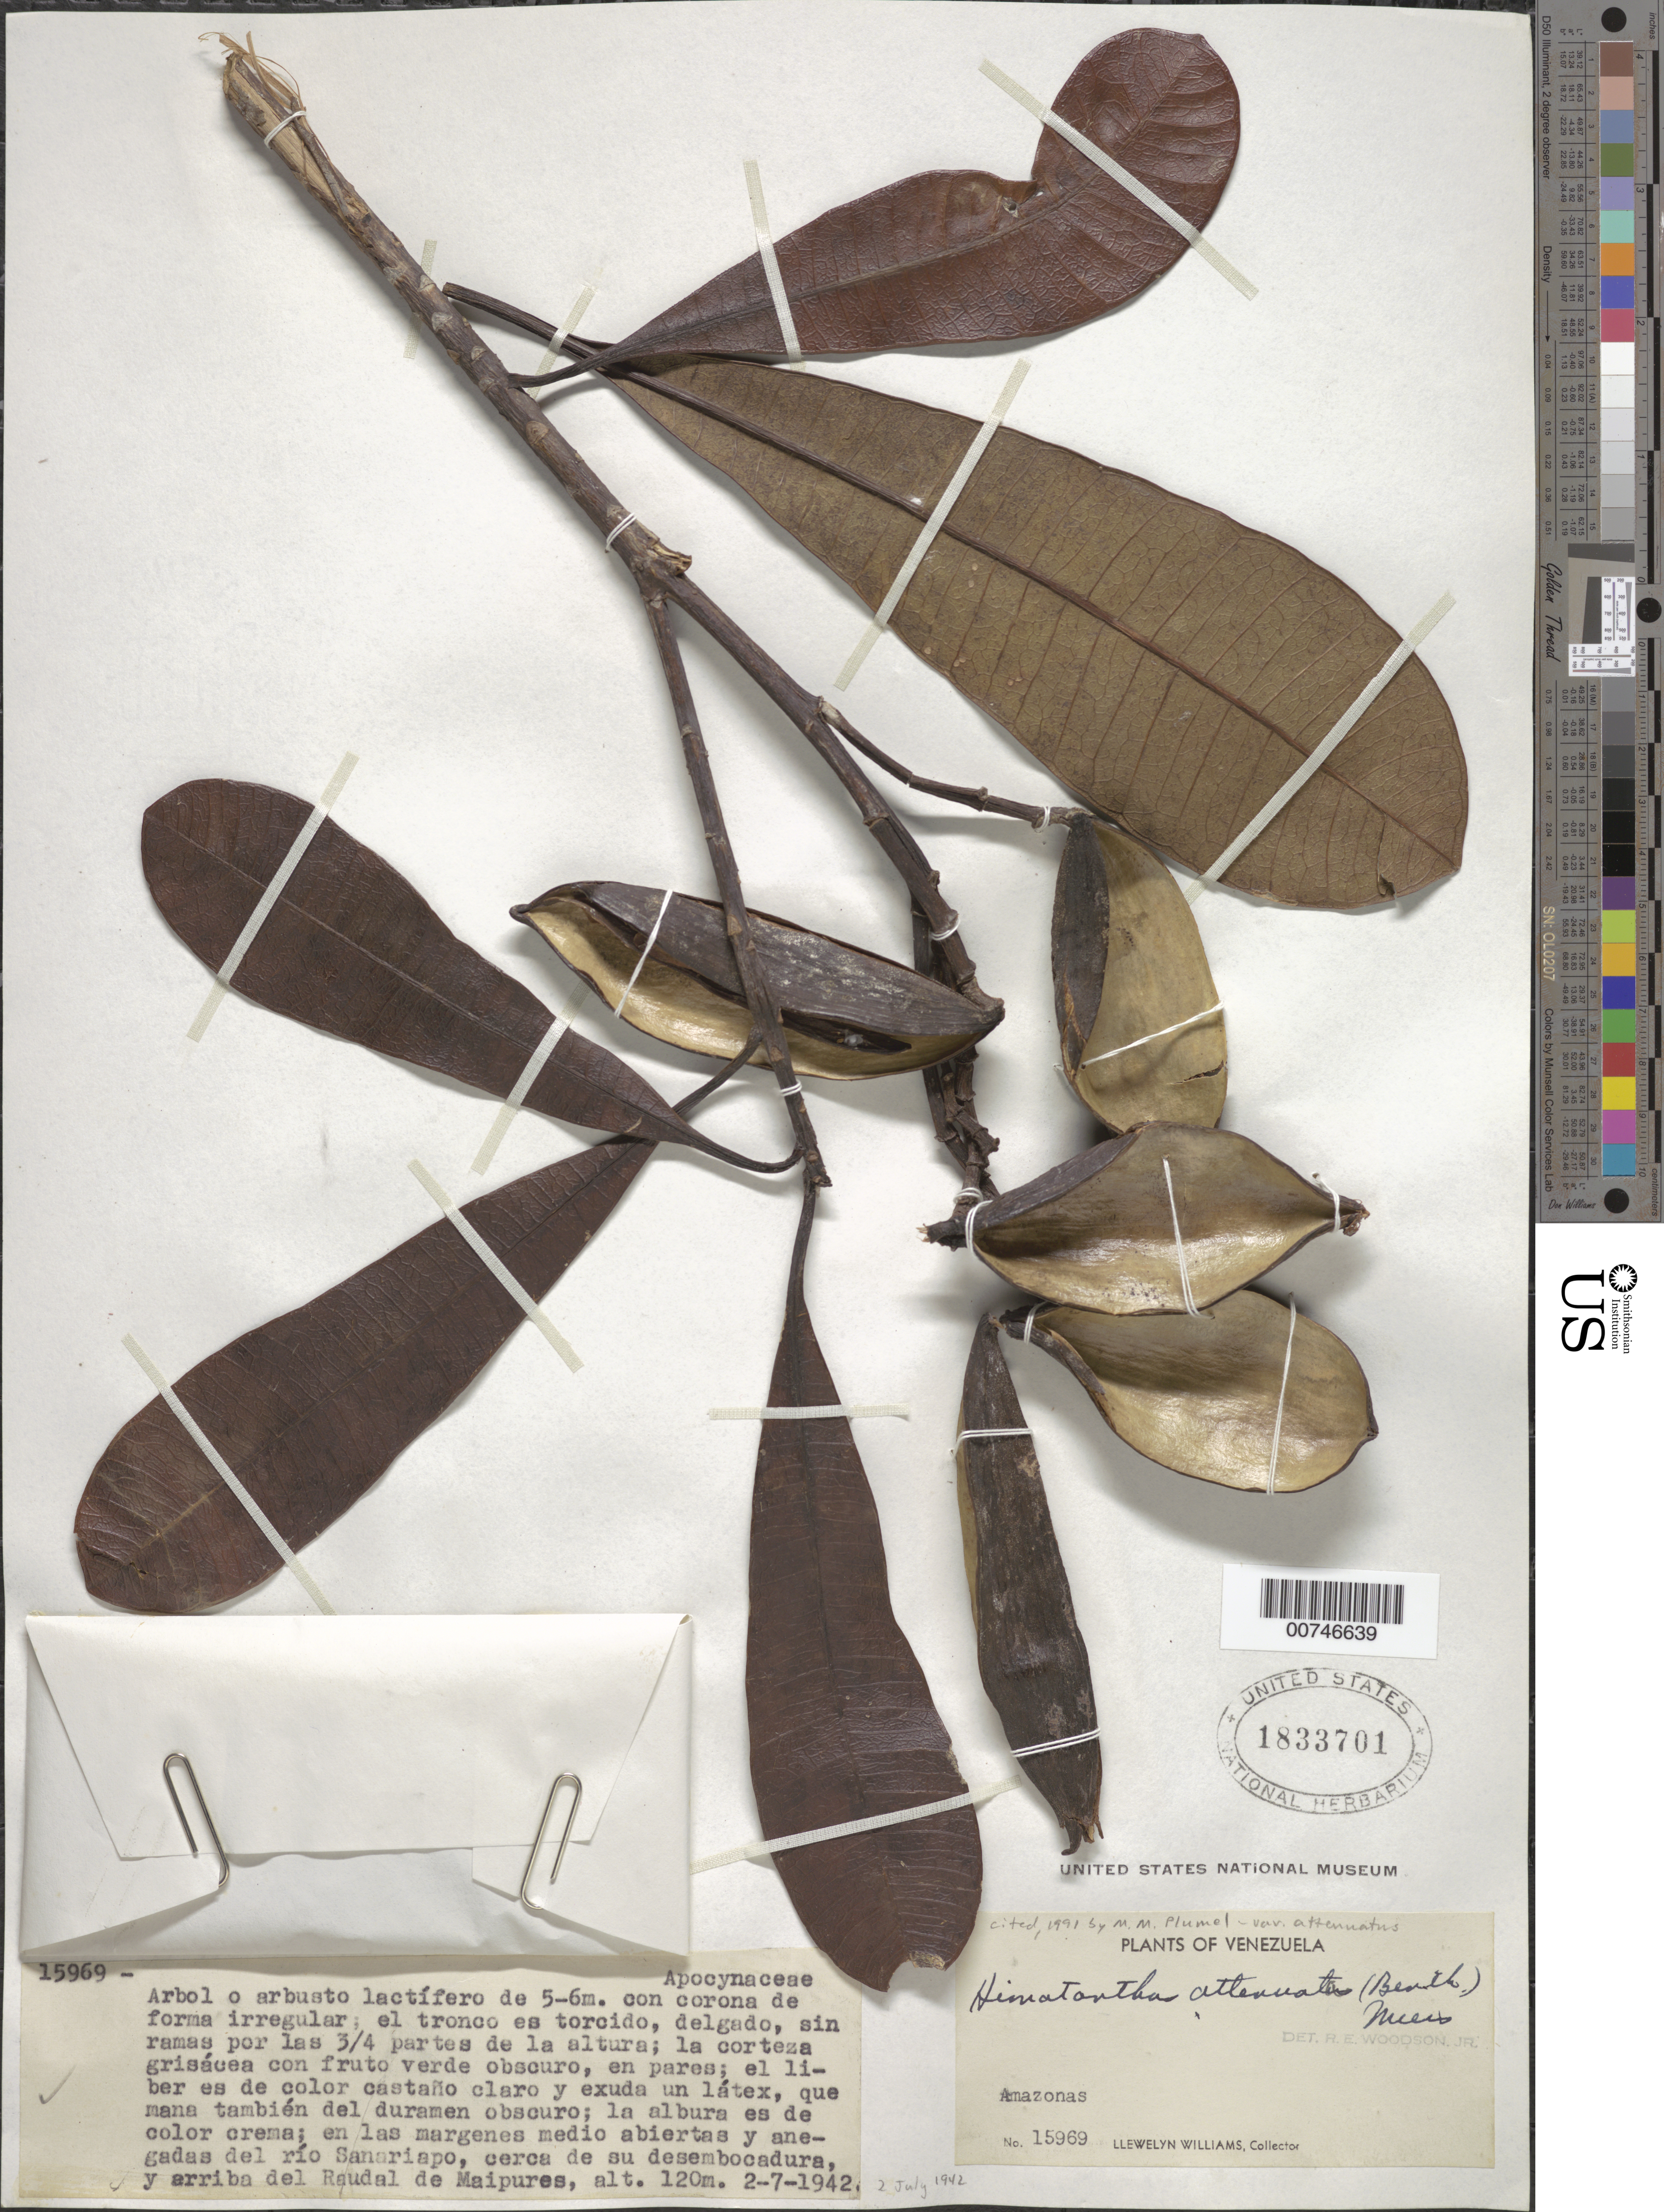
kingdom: Plantae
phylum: Tracheophyta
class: Magnoliopsida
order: Gentianales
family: Apocynaceae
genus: Himatanthus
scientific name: Himatanthus attenuatus var. attenuatus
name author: (Benth.) Woodson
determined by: Woodson, R. E., Jr.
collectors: Ll. Williams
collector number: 15969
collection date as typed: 2-Jul-42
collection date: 1942-07-02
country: Venezuela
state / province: Amazonas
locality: Boca de Sanariapo, arriba del Raudal de Maipures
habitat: Margenes medio abiertas y anegadas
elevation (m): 120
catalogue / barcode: US 1833701